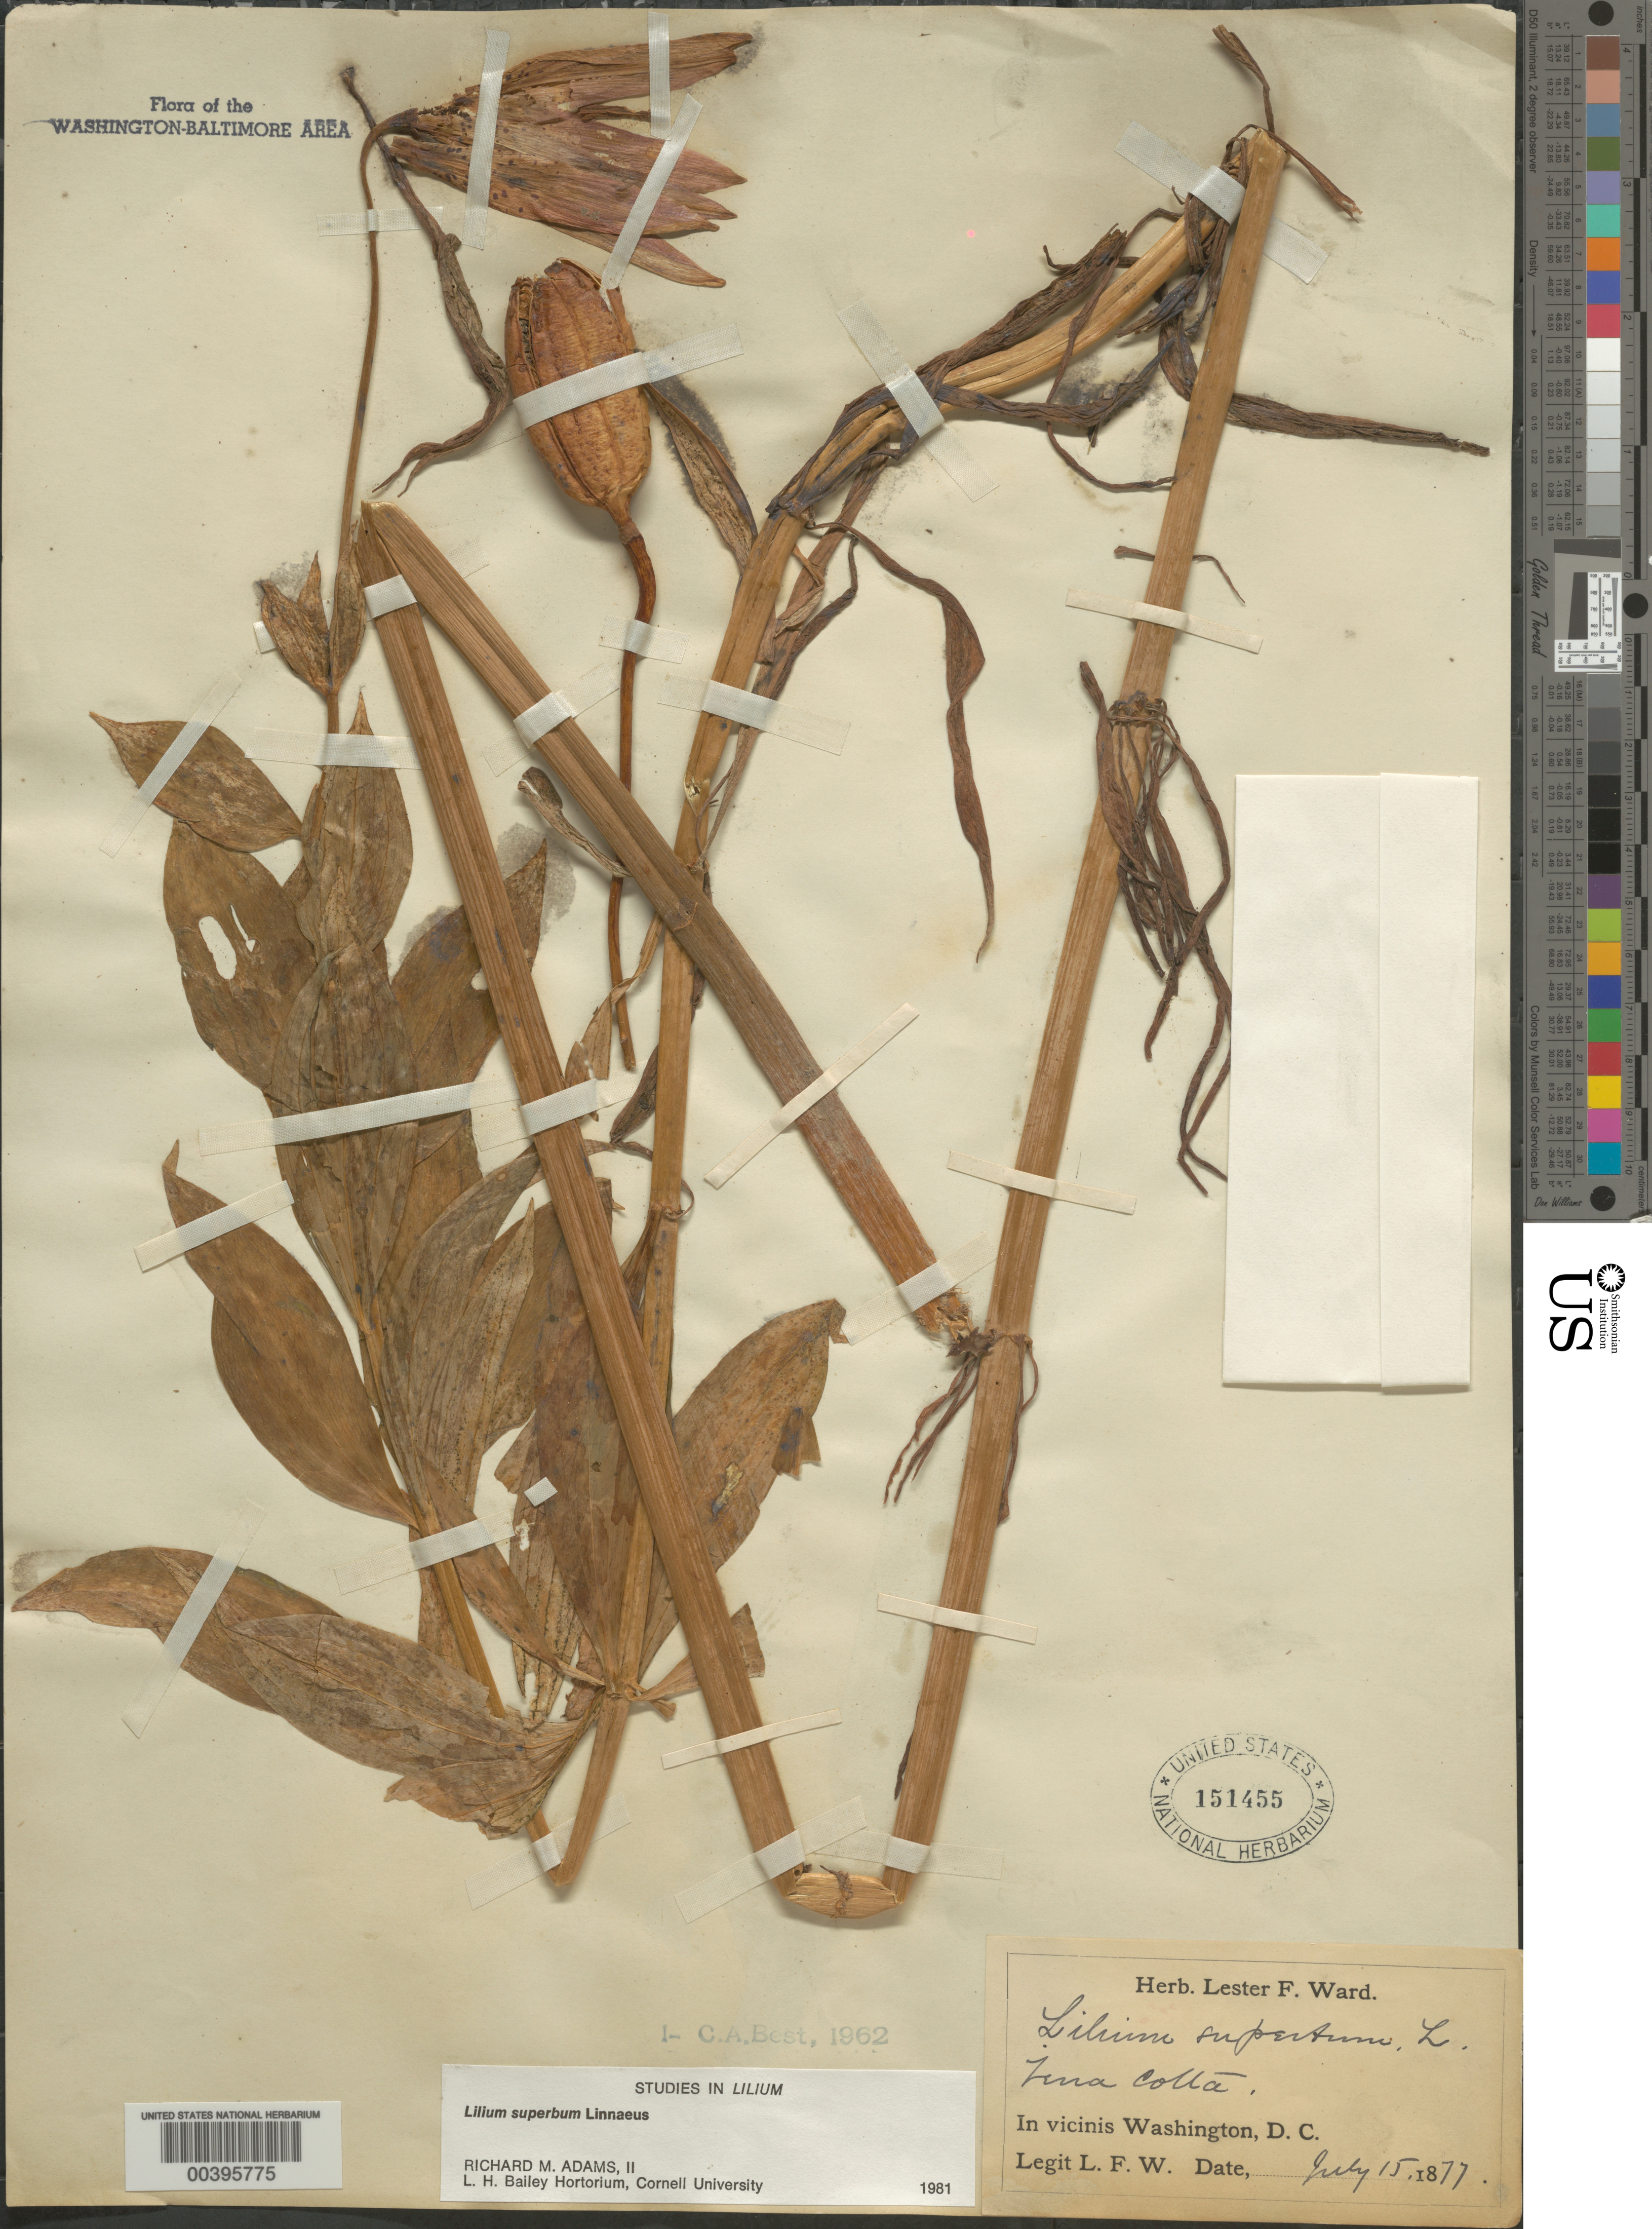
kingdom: Plantae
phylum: Tracheophyta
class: Liliopsida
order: Liliales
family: Liliaceae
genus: Lilium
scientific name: Lilium superbum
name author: L.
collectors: L. F. Ward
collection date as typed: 15 Jul 1877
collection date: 1877-07-15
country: United States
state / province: District of Columbia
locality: Terra Cotta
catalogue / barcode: US 151455